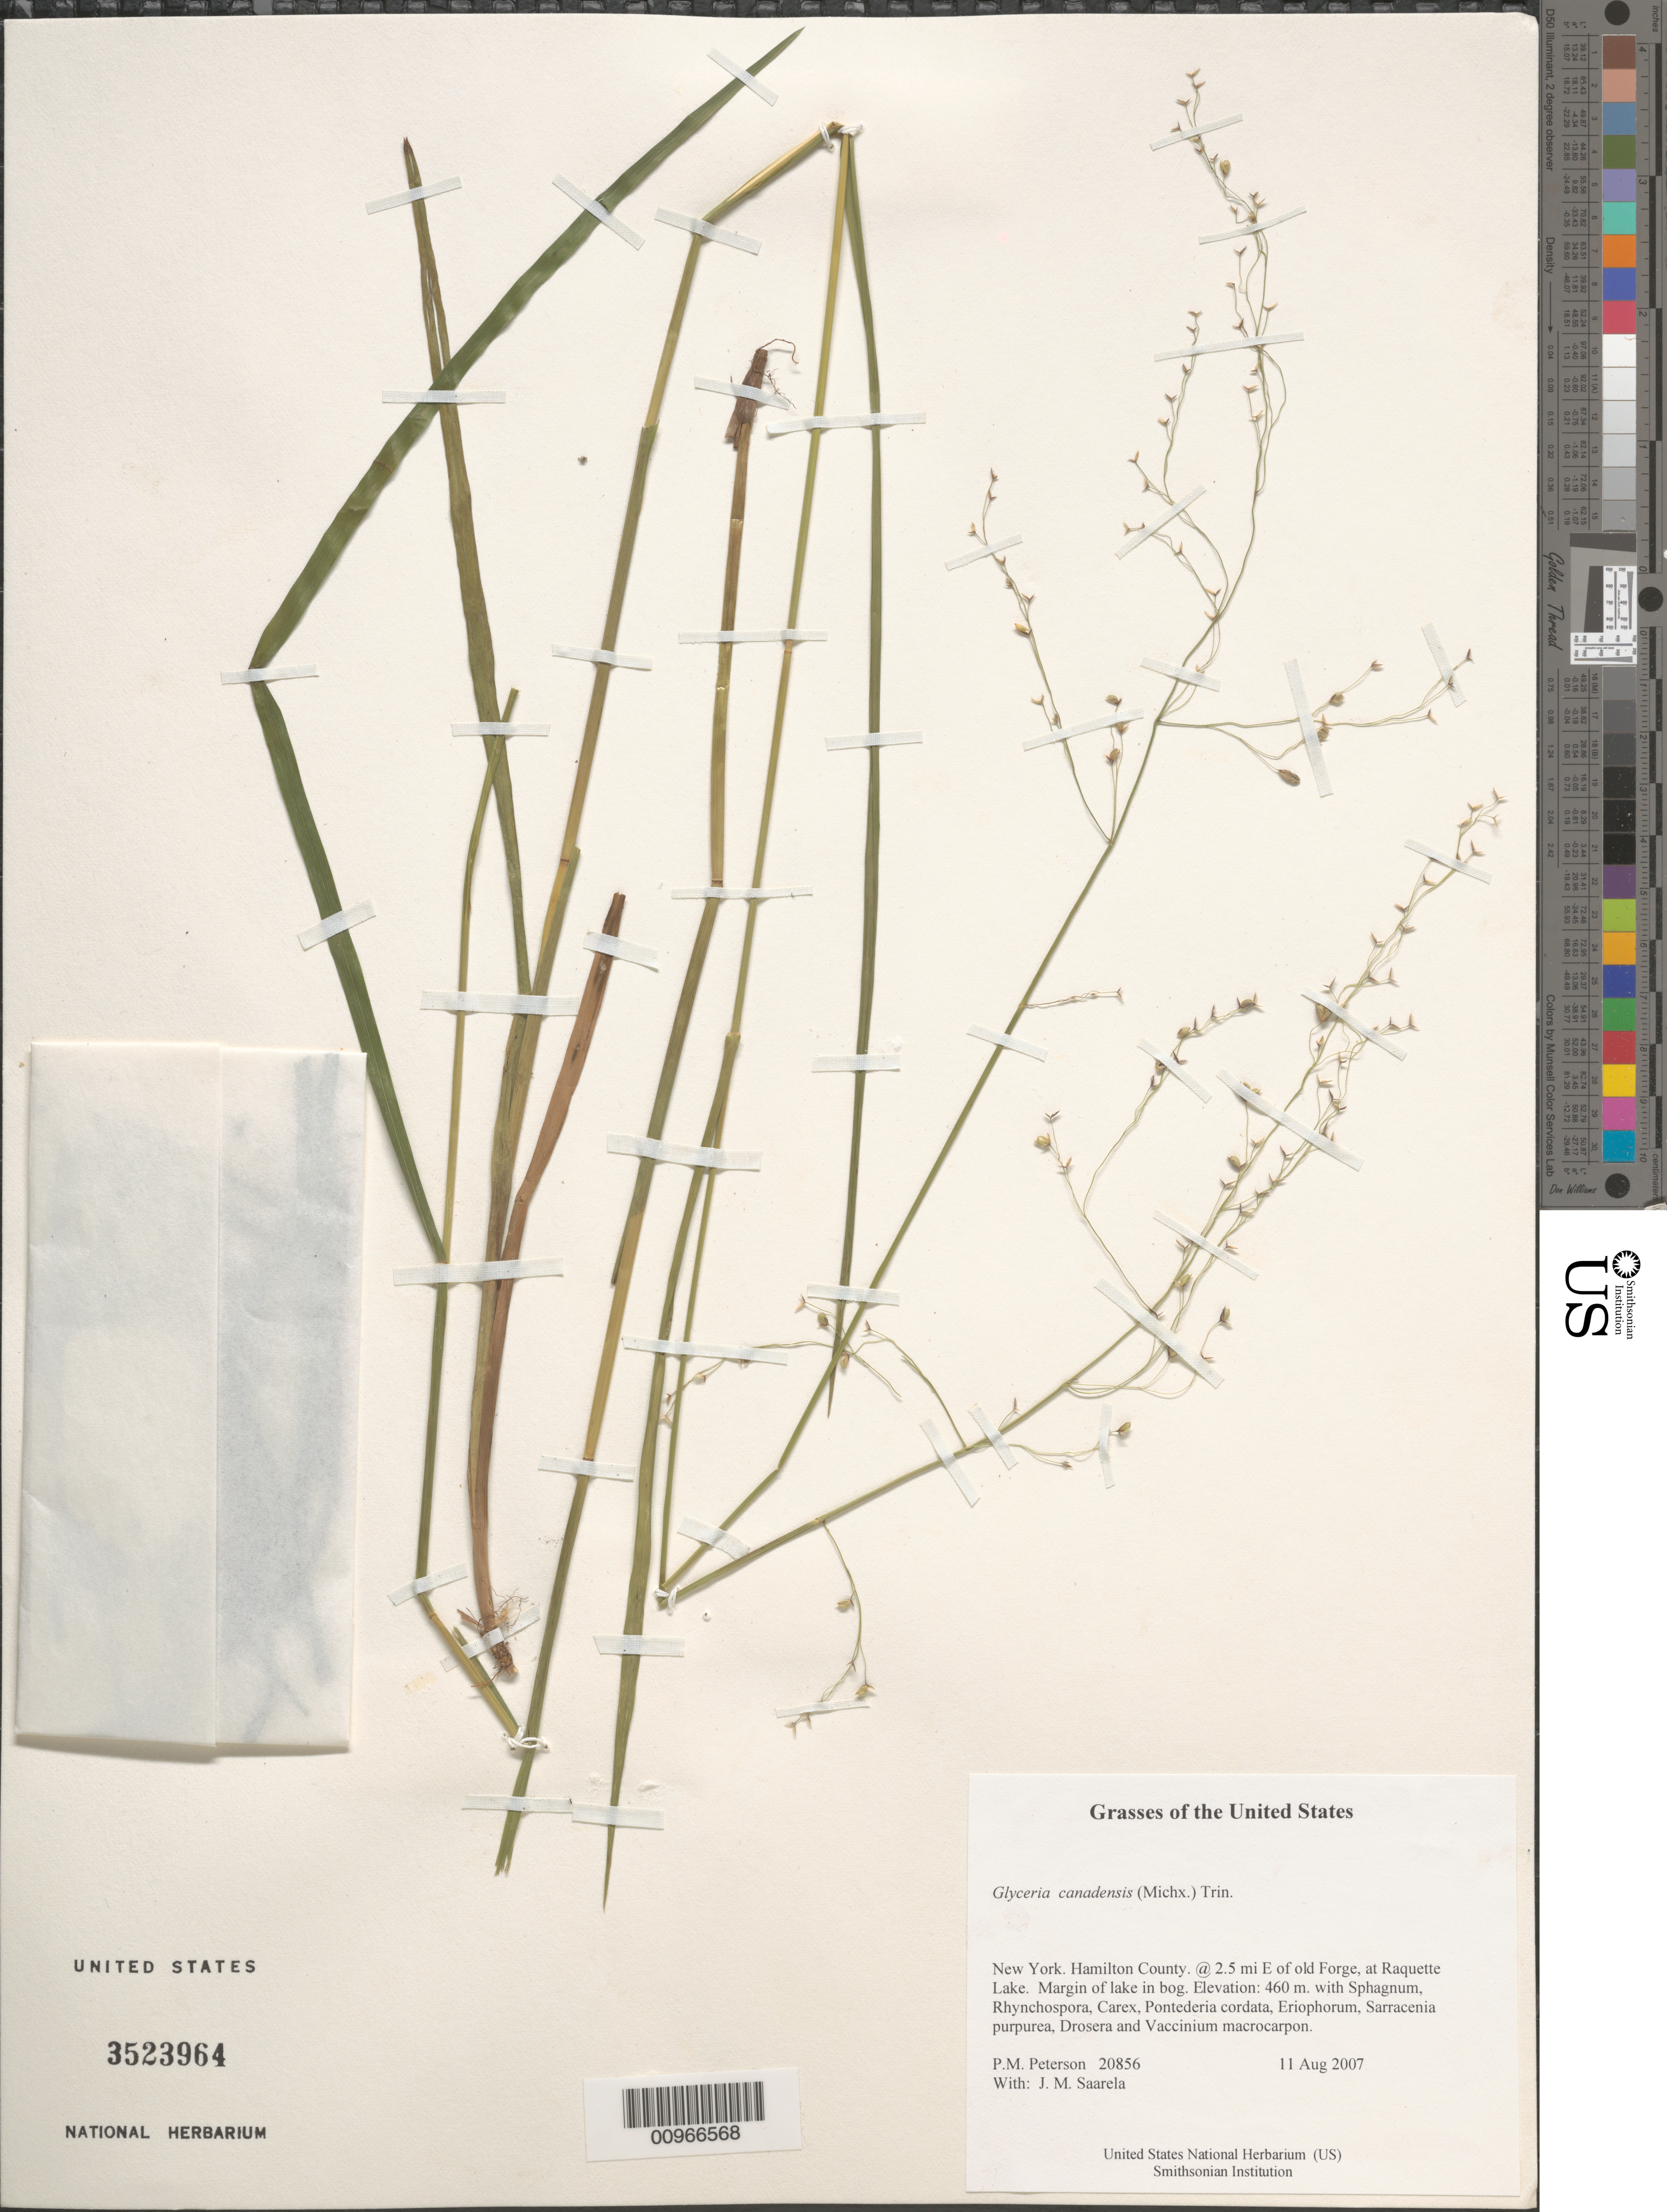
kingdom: Plantae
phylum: Tracheophyta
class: Liliopsida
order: Poales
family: Poaceae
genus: Glyceria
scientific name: Glyceria canadensis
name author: (Michx.) Trin.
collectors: P. M. Peterson & J. Saarela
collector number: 20856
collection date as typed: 11 Aug 2007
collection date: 2007-08-11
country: United States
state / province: New York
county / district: Hamilton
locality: @ 2.5 mi E of old Forge, at Raquette Lake. Margin of lake in bog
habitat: with Sphagnum, Rhynchospora, Carex, Pontederia cordata, Eriophorum, Sarracenia purpurea, Drosera and Vaccinium macrocarpon.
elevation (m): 460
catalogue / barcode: US 3523964